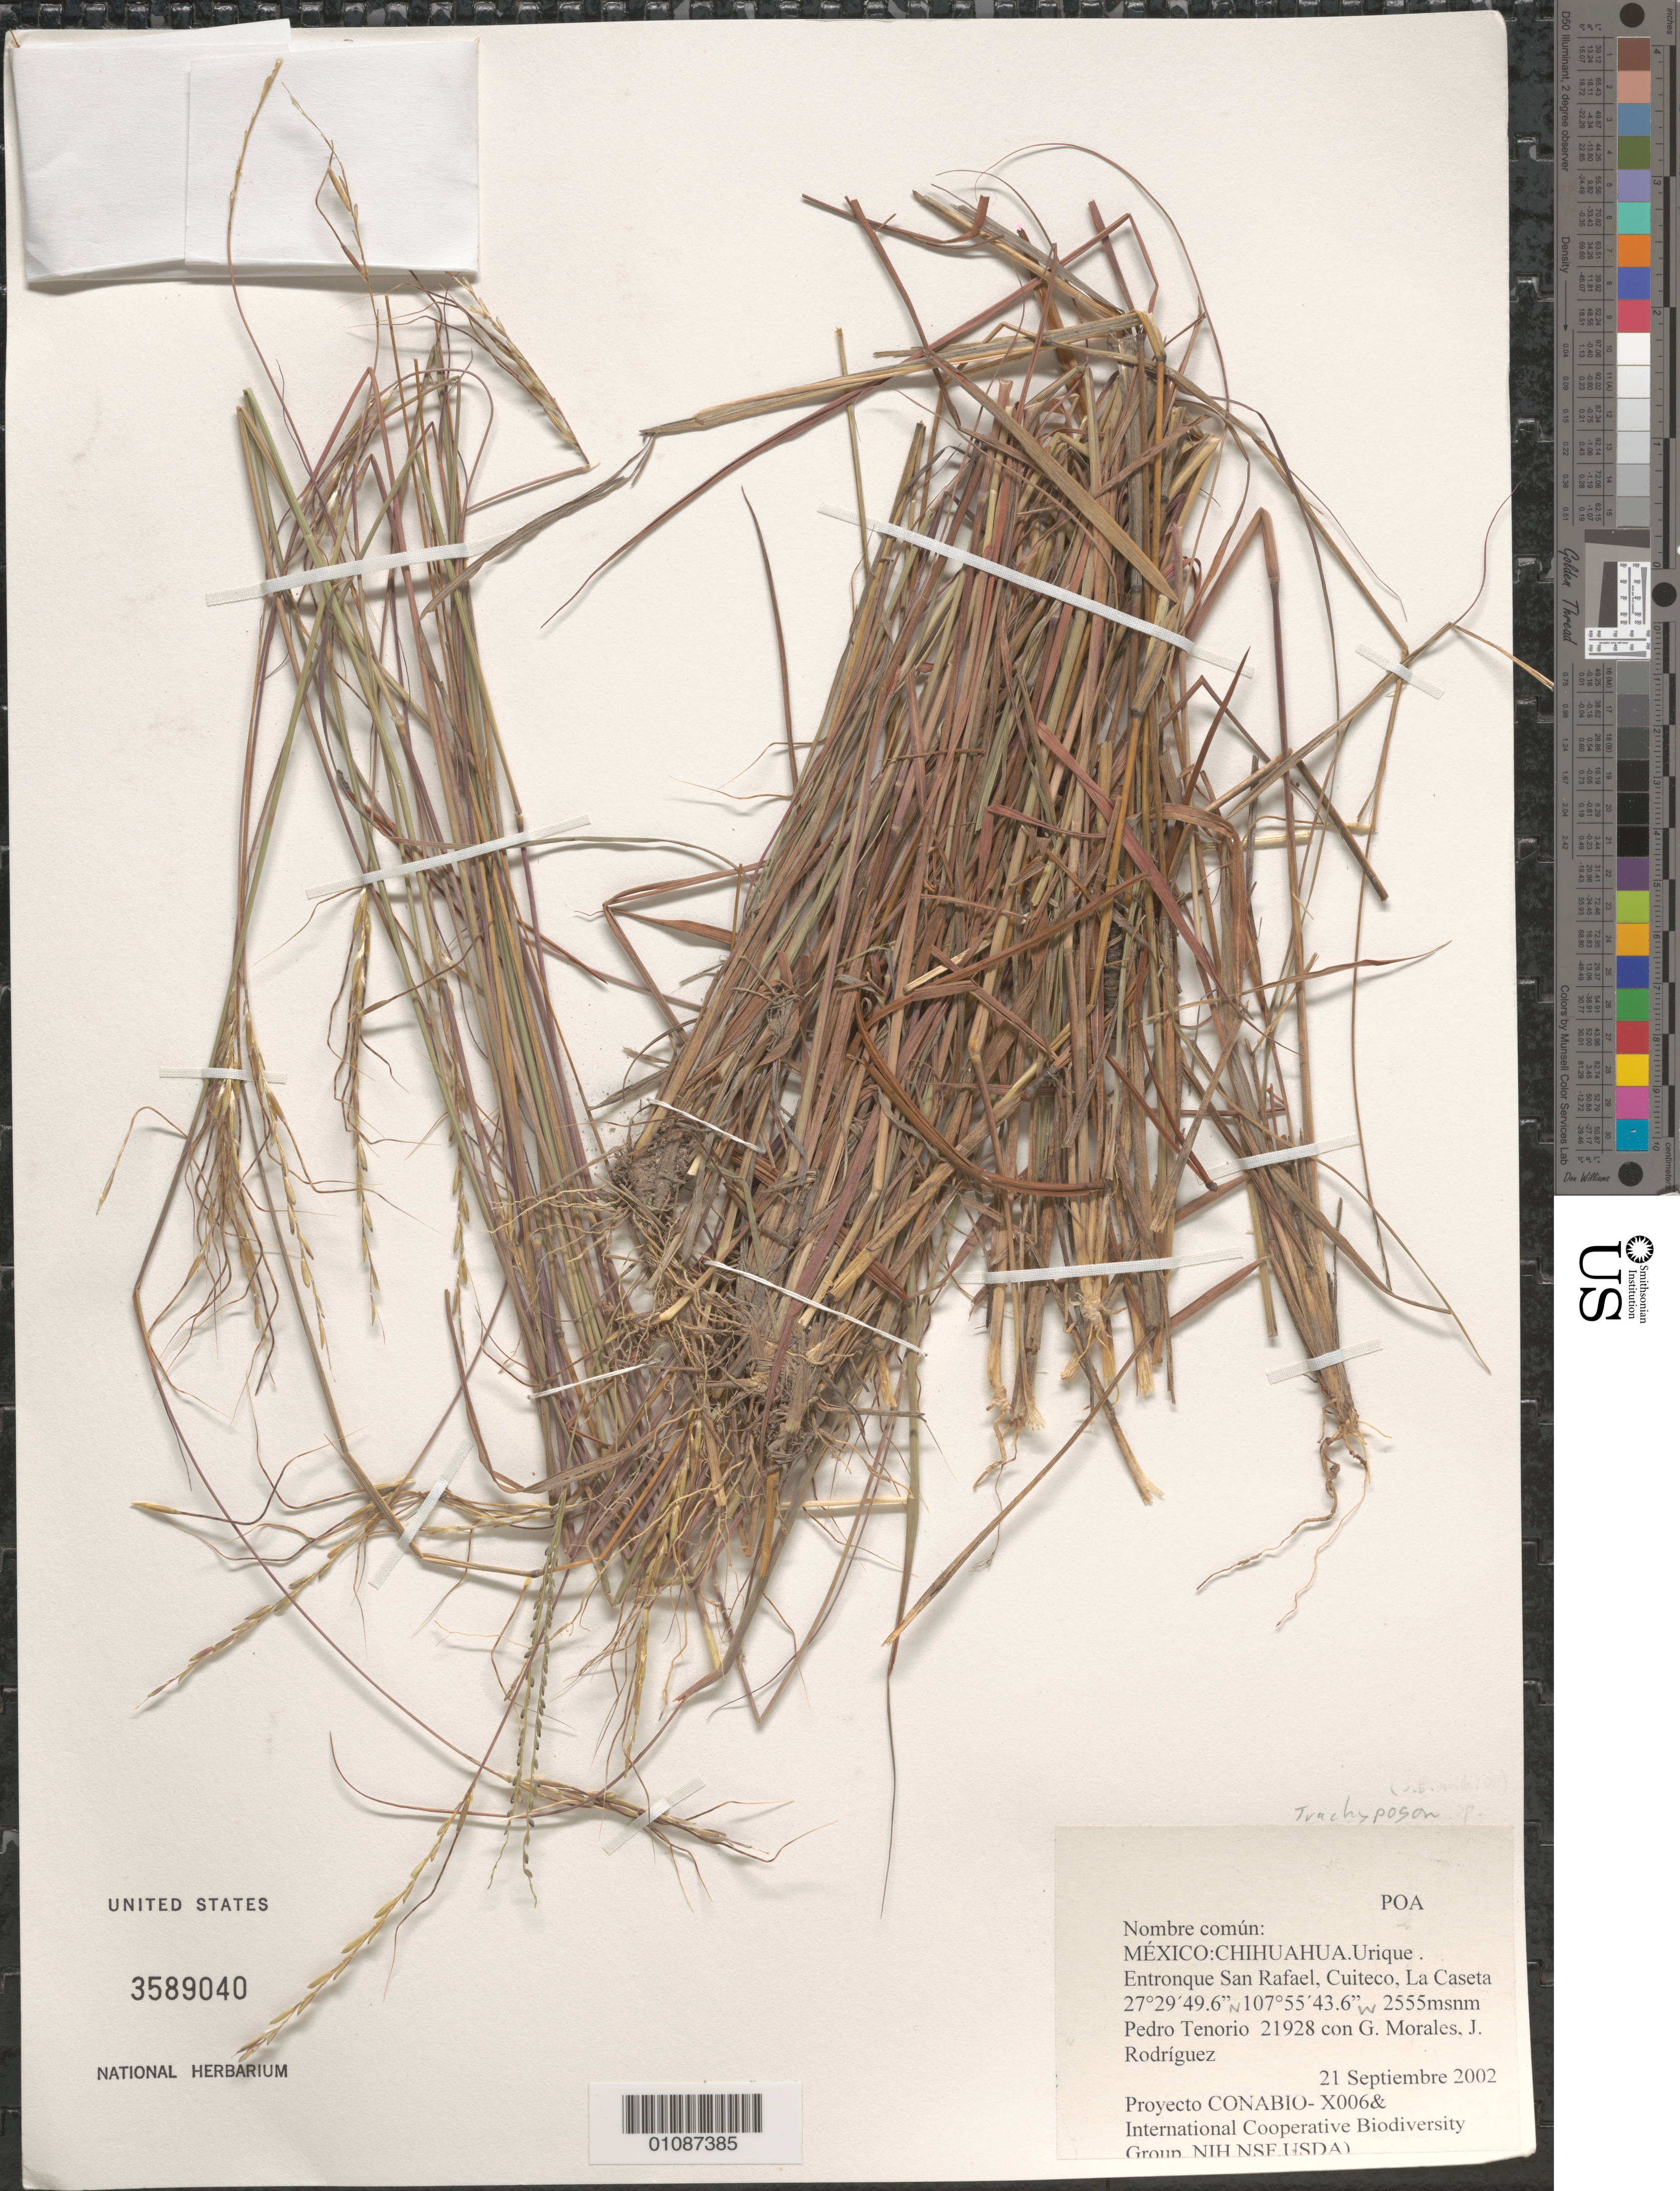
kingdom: Plantae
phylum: Tracheophyta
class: Liliopsida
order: Poales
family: Poaceae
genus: Trachypogon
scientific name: Trachypogon sp.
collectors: P. Tenorio L., G. Morales & J. Rodríguez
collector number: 21928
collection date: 2002-09-21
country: Mexico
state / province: Chihuahua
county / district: Urique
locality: Entronque San Rafael, Cuiteco, La Caseta.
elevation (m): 2555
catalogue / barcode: US 3589040